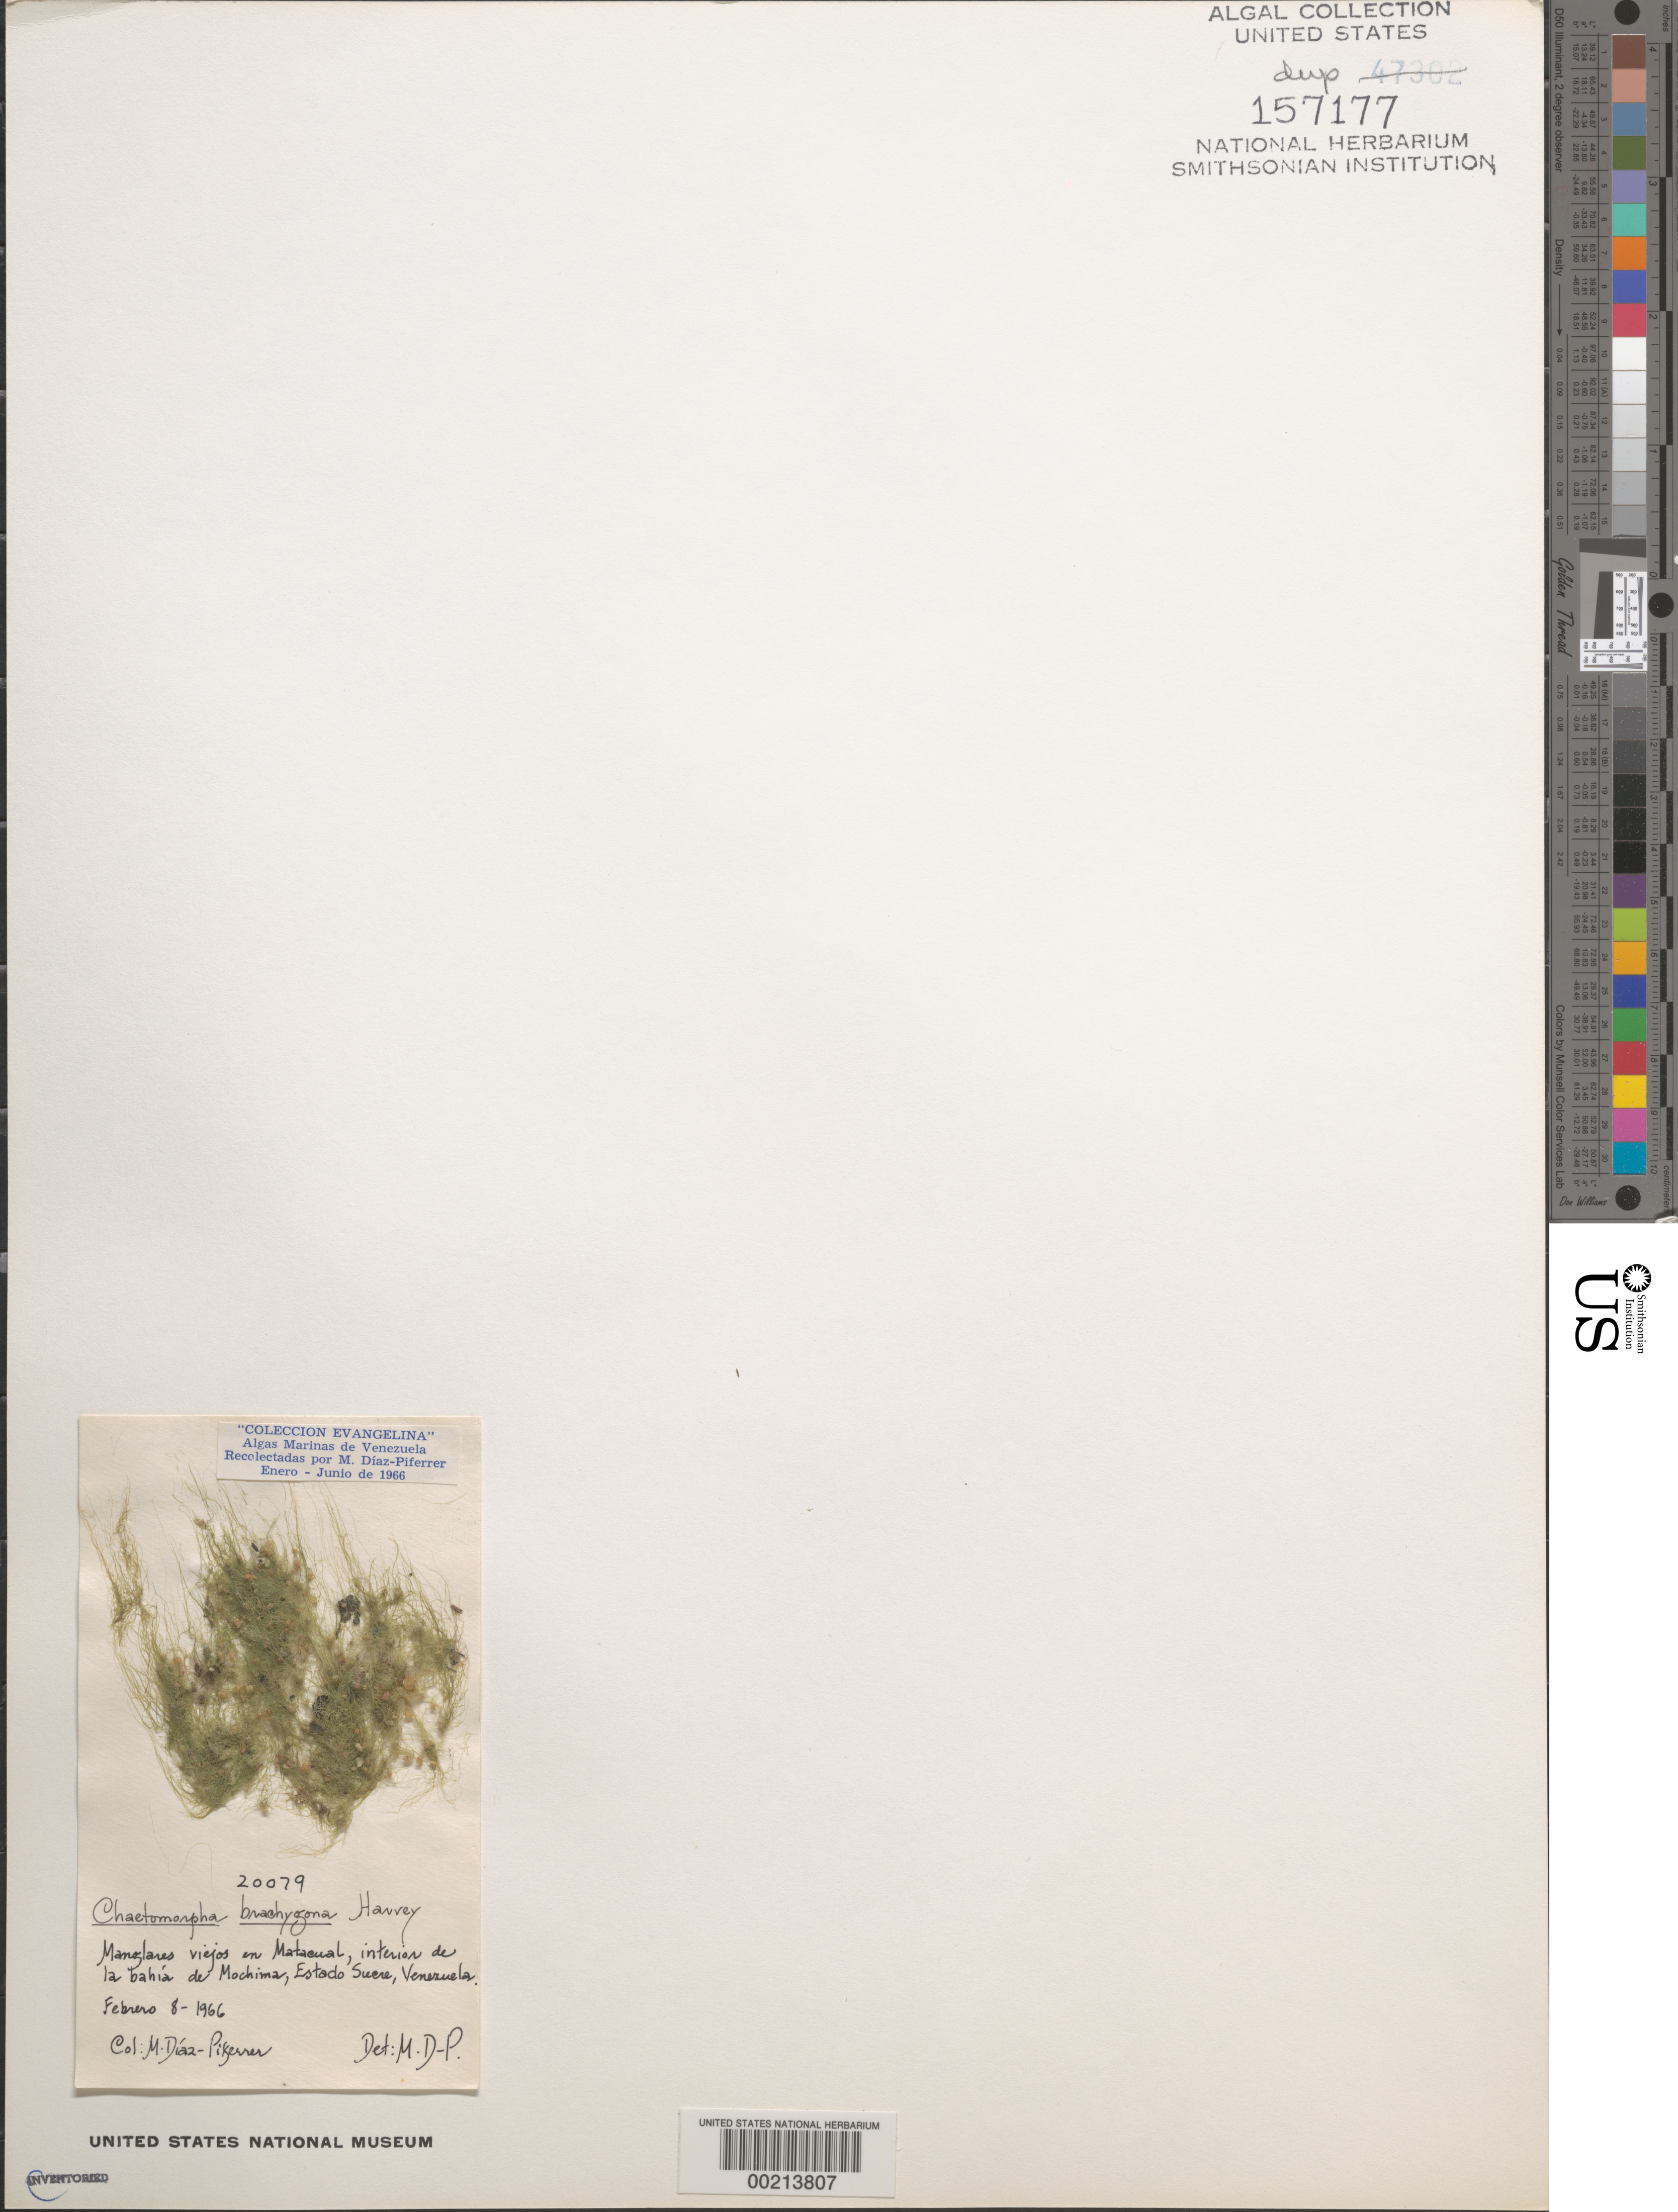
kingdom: Plantae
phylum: Chlorophyta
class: Ulvophyceae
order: Cladophorales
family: Cladophoraceae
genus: Chaetomorpha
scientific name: Chaetomorpha brachygona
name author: Harv.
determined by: Diaz-Piferrer, M.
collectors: M. Diaz-Piferrer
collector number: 20079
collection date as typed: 08 Feb 1966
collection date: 1966-02-08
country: Venezuela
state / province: Sucre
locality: Matacual, Bahia de Mochima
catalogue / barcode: US 157177